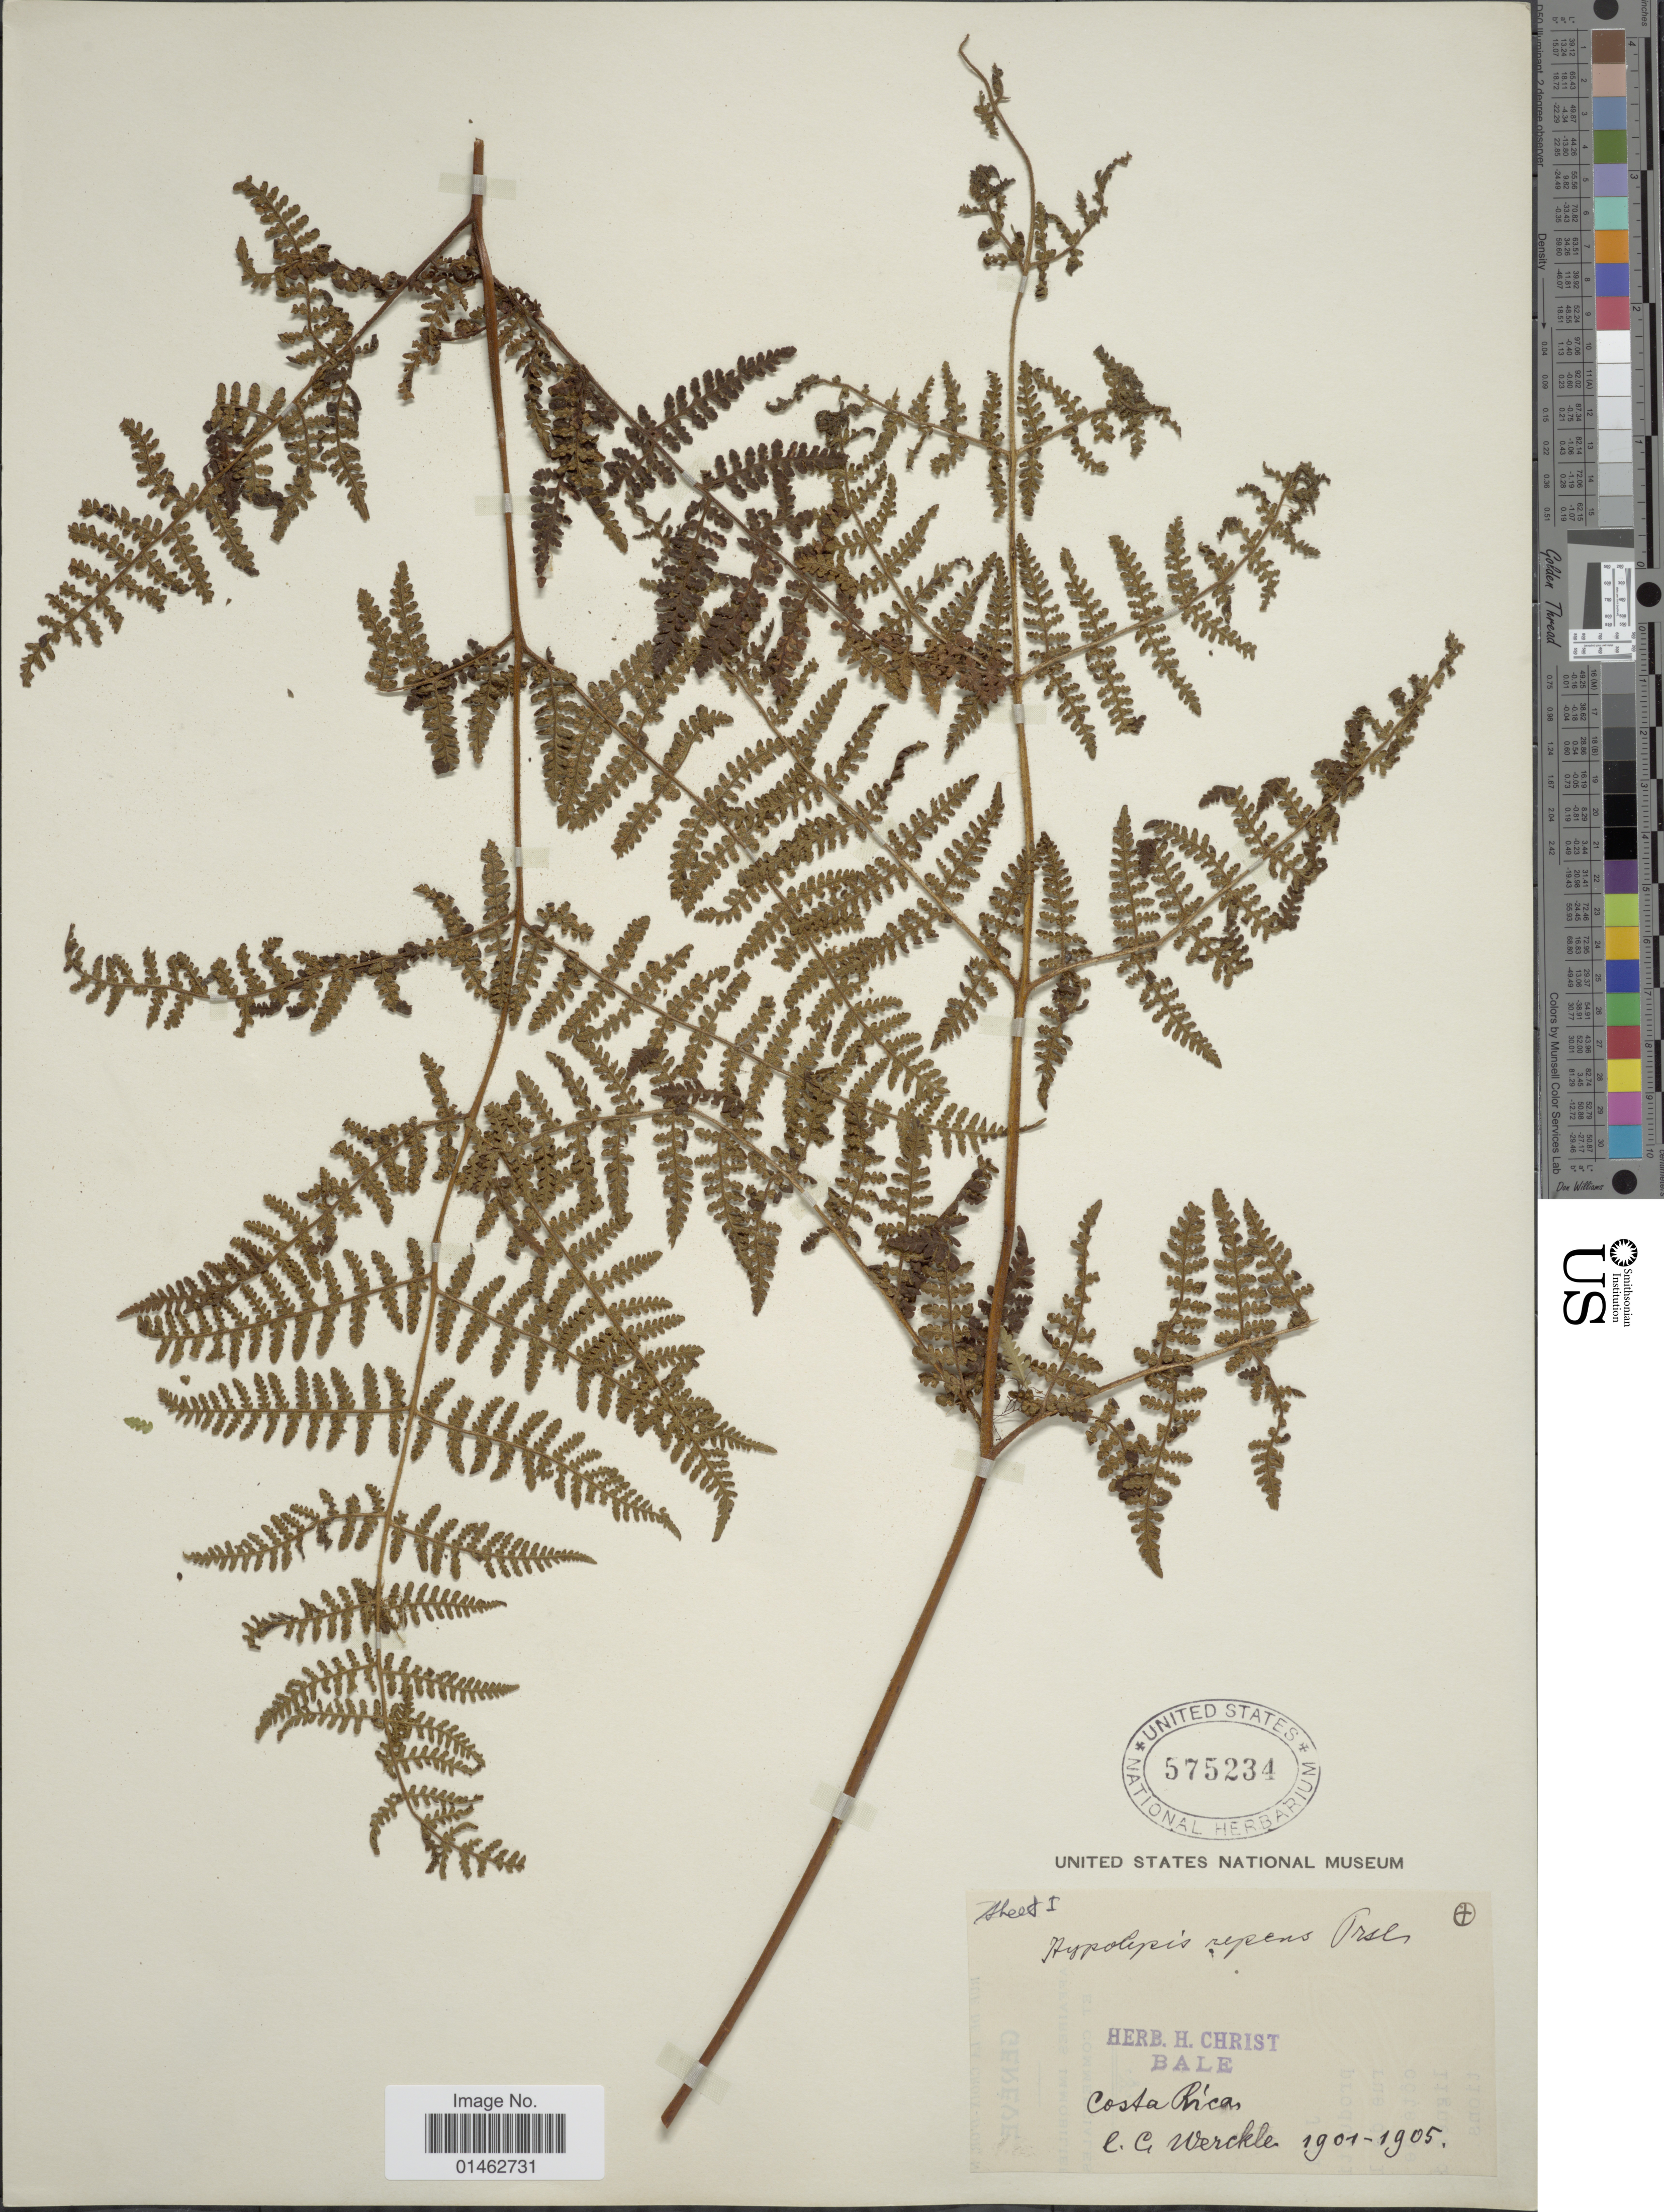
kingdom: Plantae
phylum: Tracheophyta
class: Polypodiopsida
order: Polypodiales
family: Dennstaedtiaceae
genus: Hypolepis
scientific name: Hypolepis viscosa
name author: H. Karst.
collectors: C. C Wercklé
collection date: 1901/1905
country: Costa Rica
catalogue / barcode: US 575234